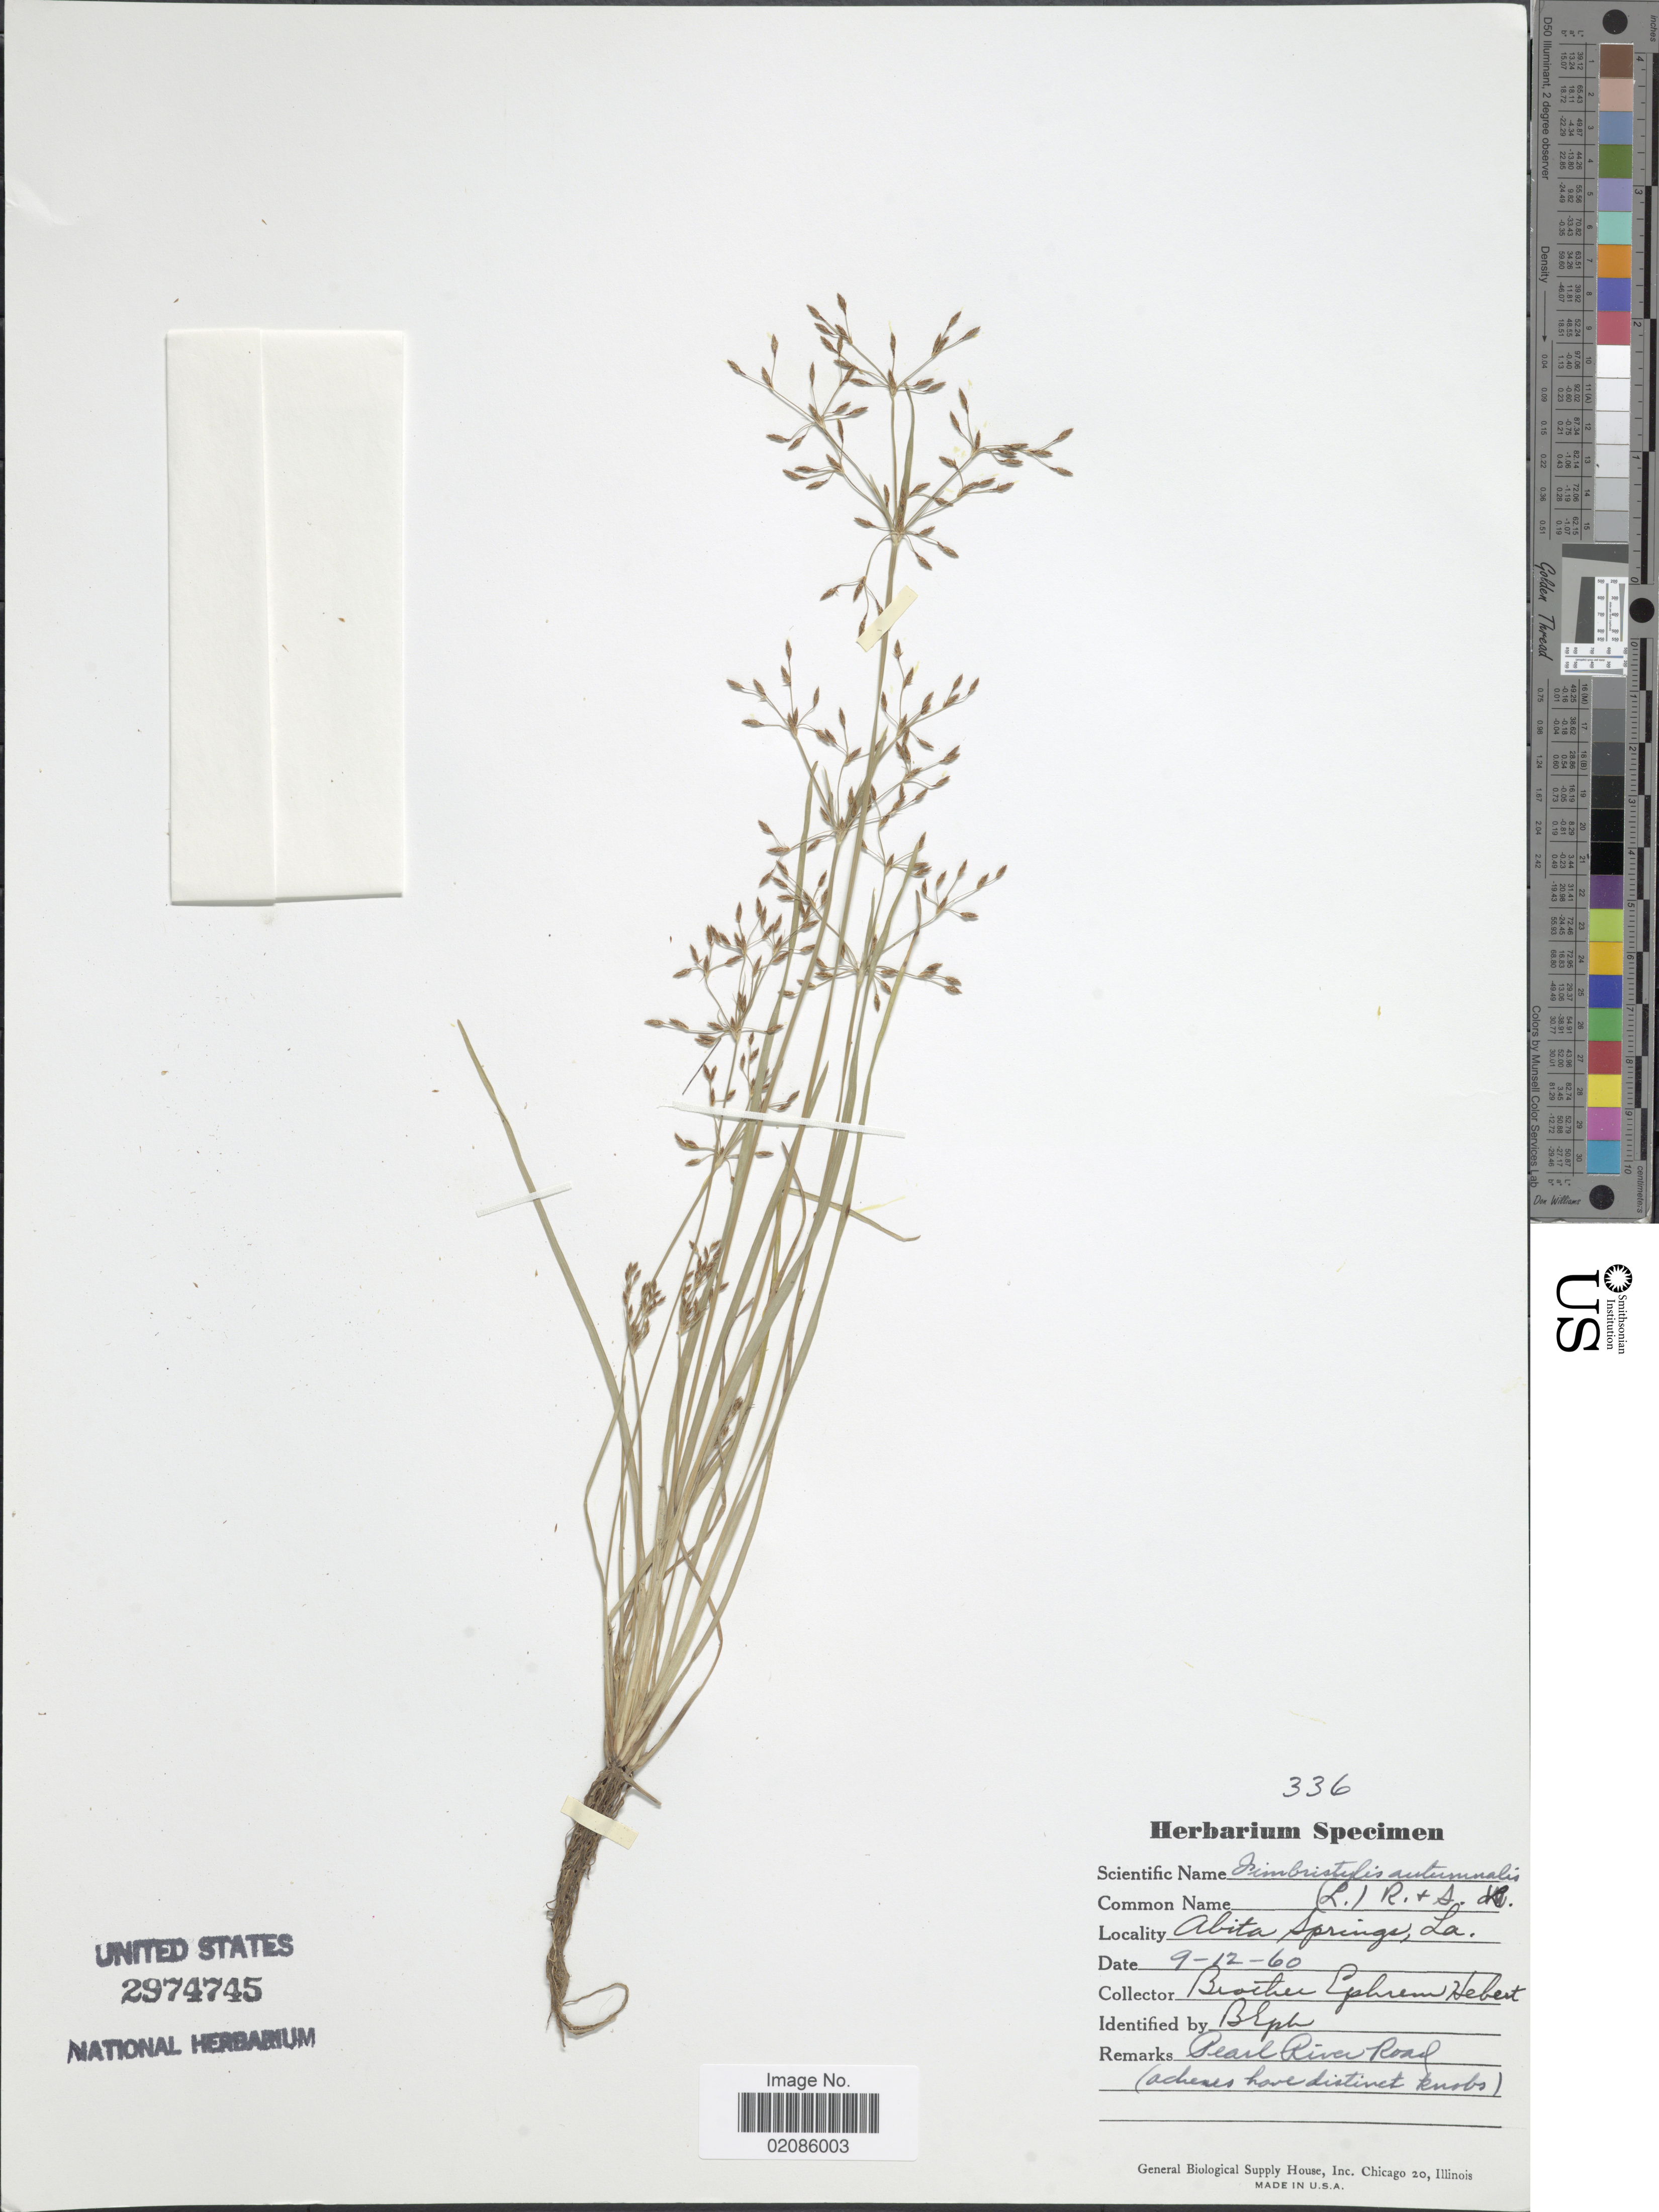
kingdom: Plantae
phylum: Tracheophyta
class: Liliopsida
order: Poales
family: Cyperaceae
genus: Fimbristylis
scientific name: Fimbristylis autumnalis (L.) Roem. & Schult.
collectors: E. Hebert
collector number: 336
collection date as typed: Transcribed d/m/y: 12/9/60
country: United States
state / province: Louisiana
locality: Abita Springs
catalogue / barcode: US 2974745